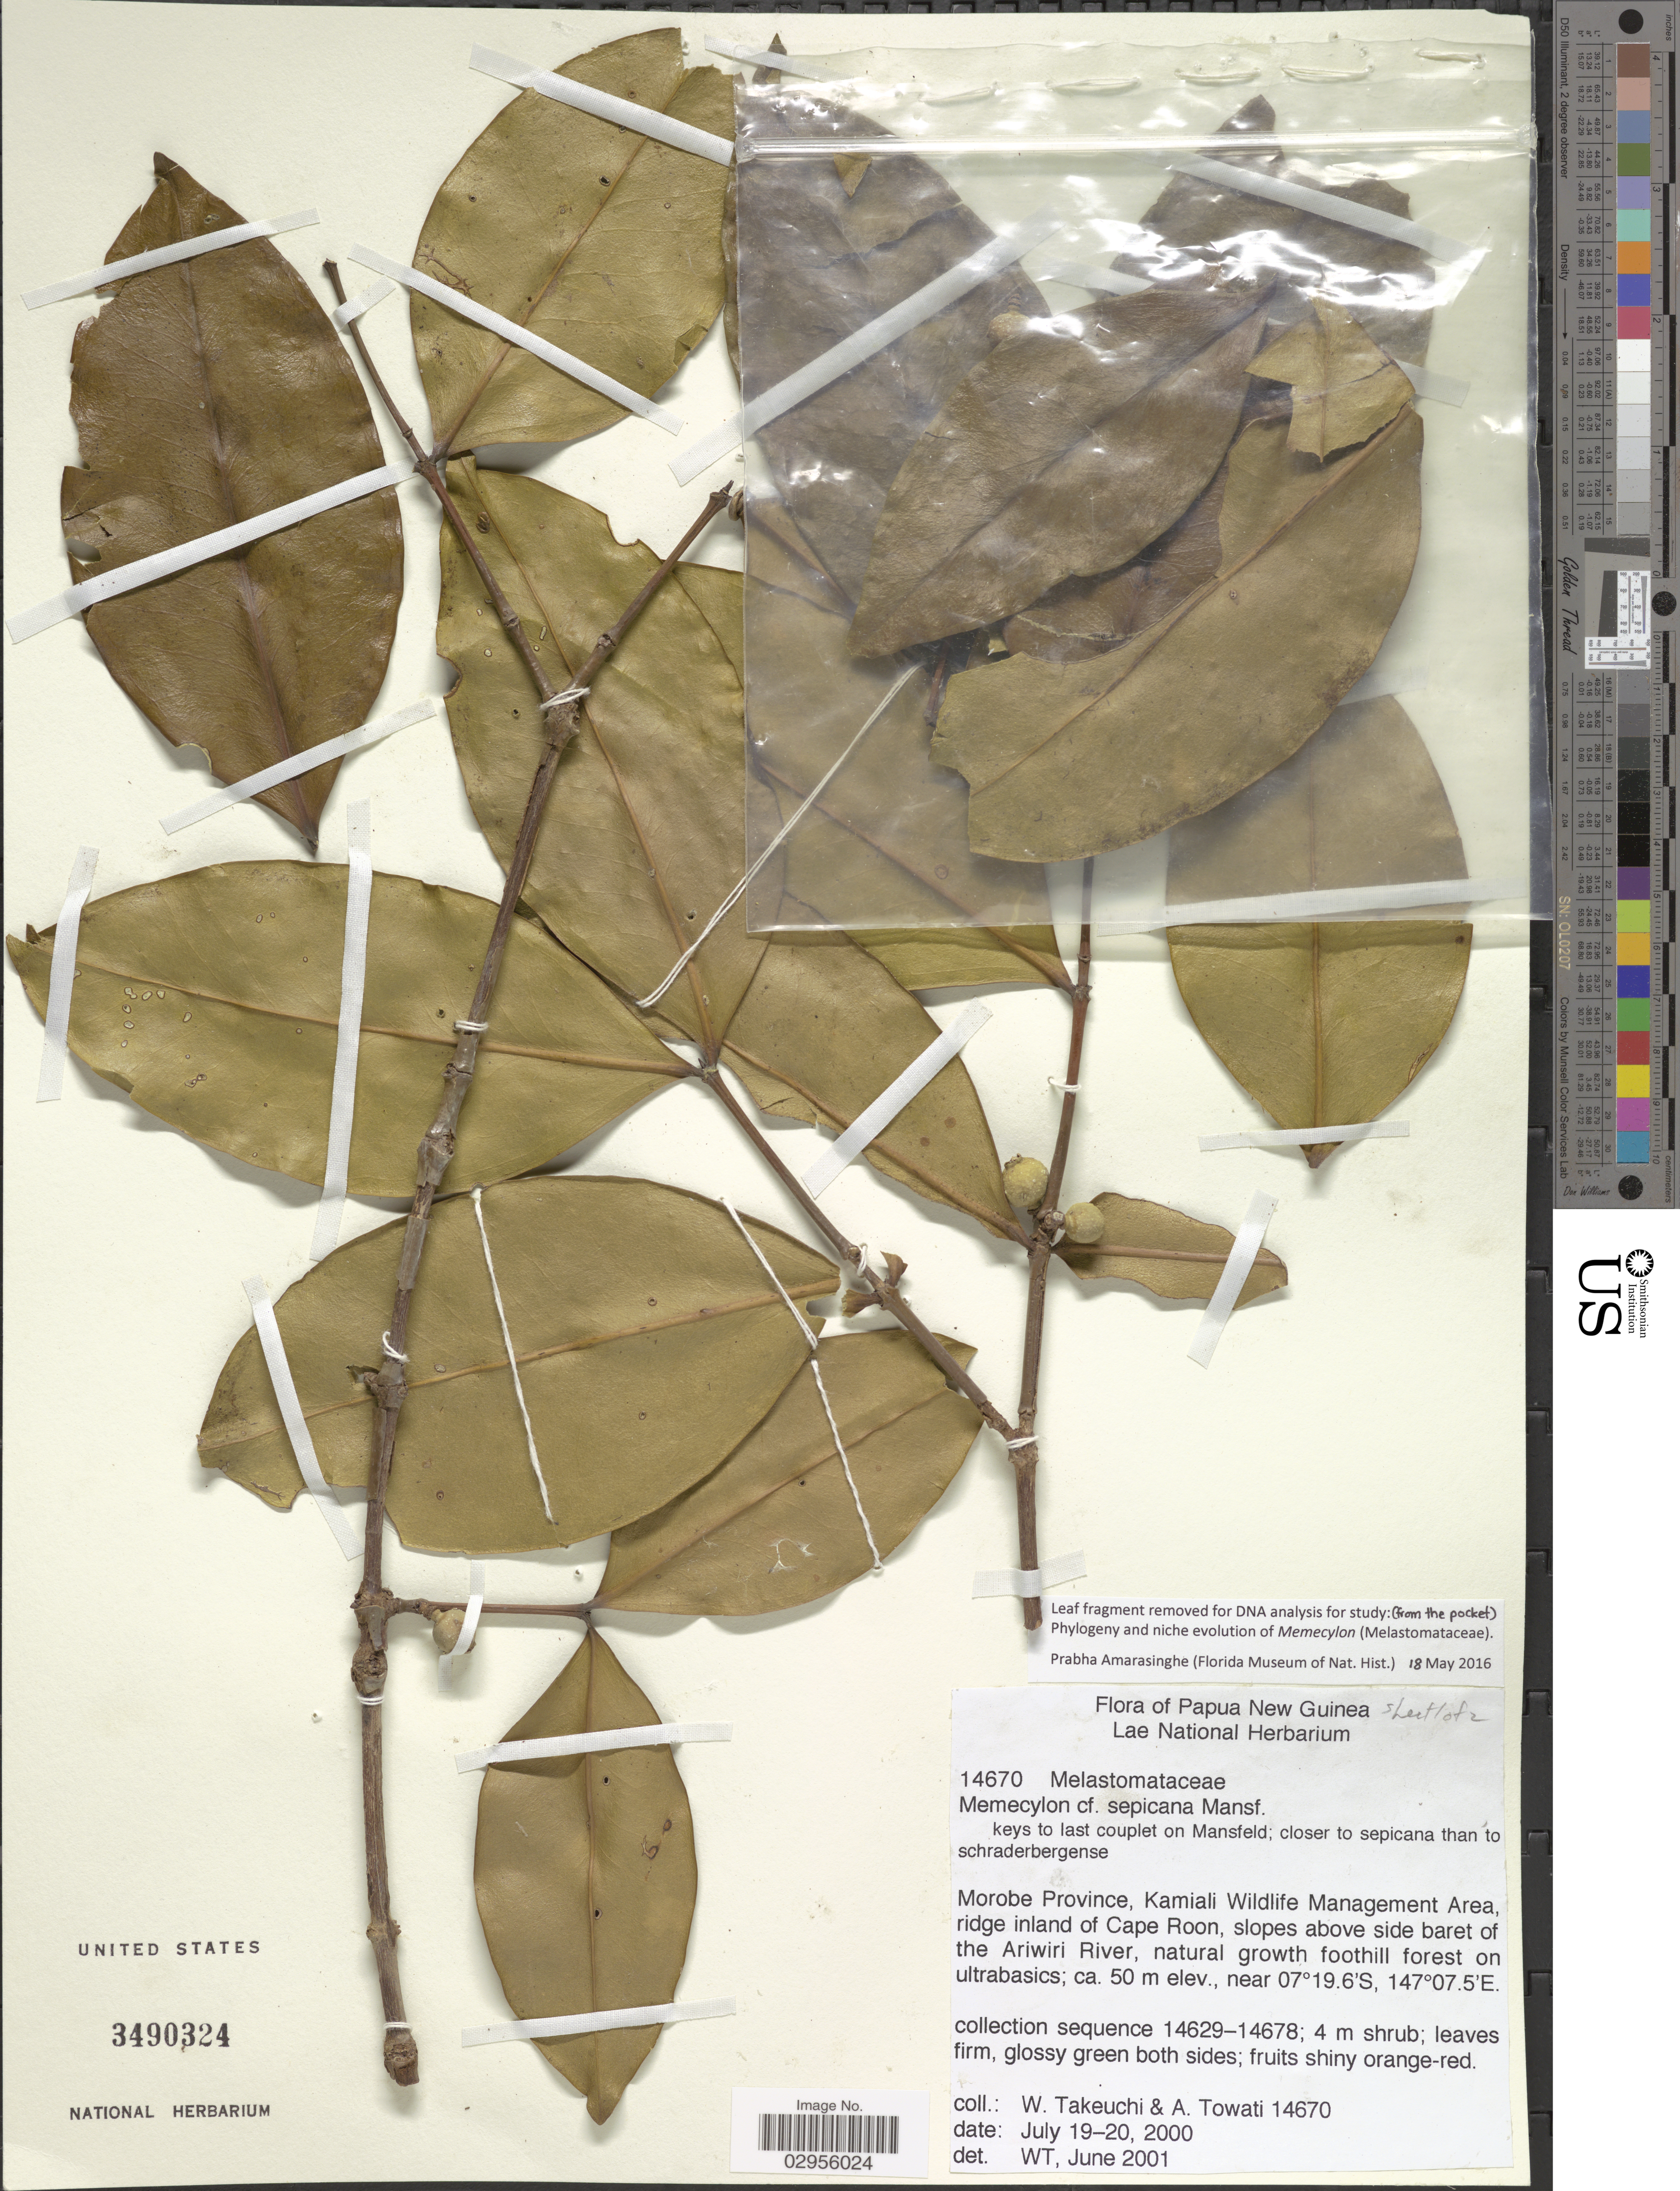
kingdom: Plantae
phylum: Tracheophyta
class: Magnoliopsida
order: Myrtales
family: Melastomataceae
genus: Memecylon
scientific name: Memecylon sepicanum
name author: Mansf.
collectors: W. Takeuchi & A. Towati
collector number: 14670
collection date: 2000-07-19/2000-07-20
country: Papua New Guinea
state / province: Morobe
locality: Kamiali Wildlife Management Area, ridge inland of Cape Roon, slopes above side baret of the Ariwiri River.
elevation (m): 50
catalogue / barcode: US 3490324